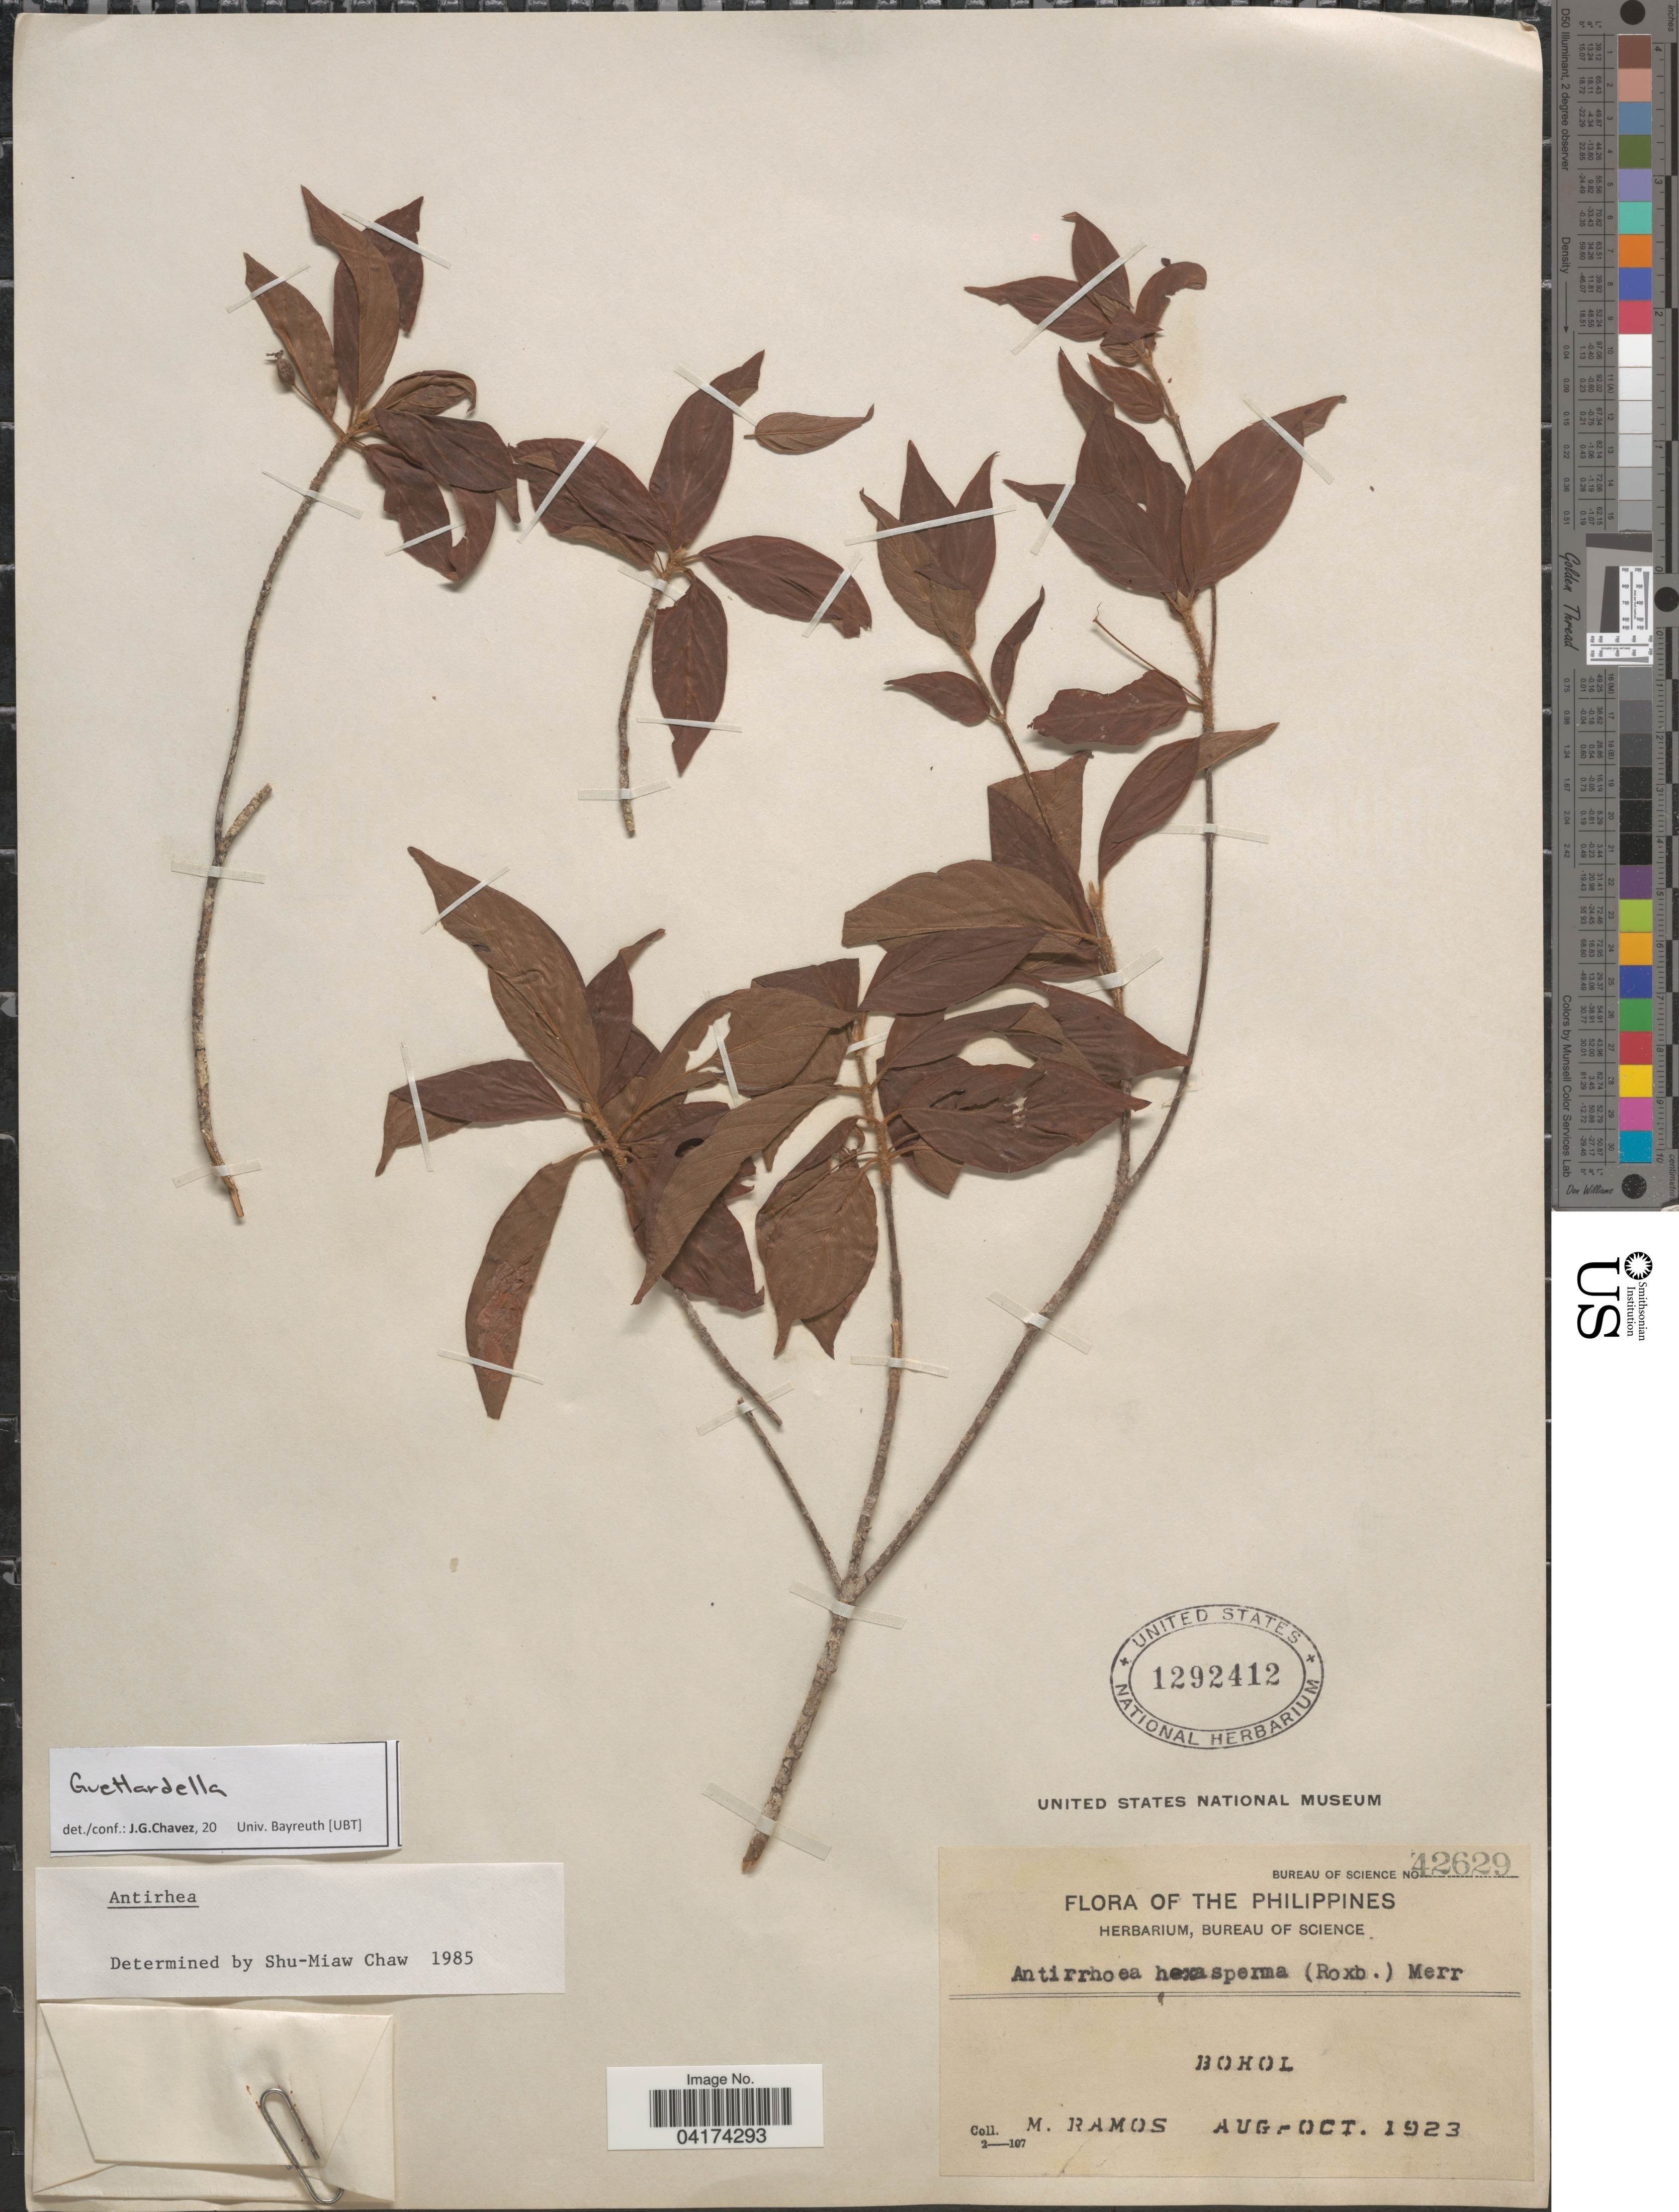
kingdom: Plantae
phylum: Tracheophyta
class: Magnoliopsida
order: Gentianales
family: Rubiaceae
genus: Guettardella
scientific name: Guettardella sp.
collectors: M. Ramos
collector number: Bureau of Science 42629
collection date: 1923-08/1923-10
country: Philippines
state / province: Central Visayas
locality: Bohol.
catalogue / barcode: US 1292412